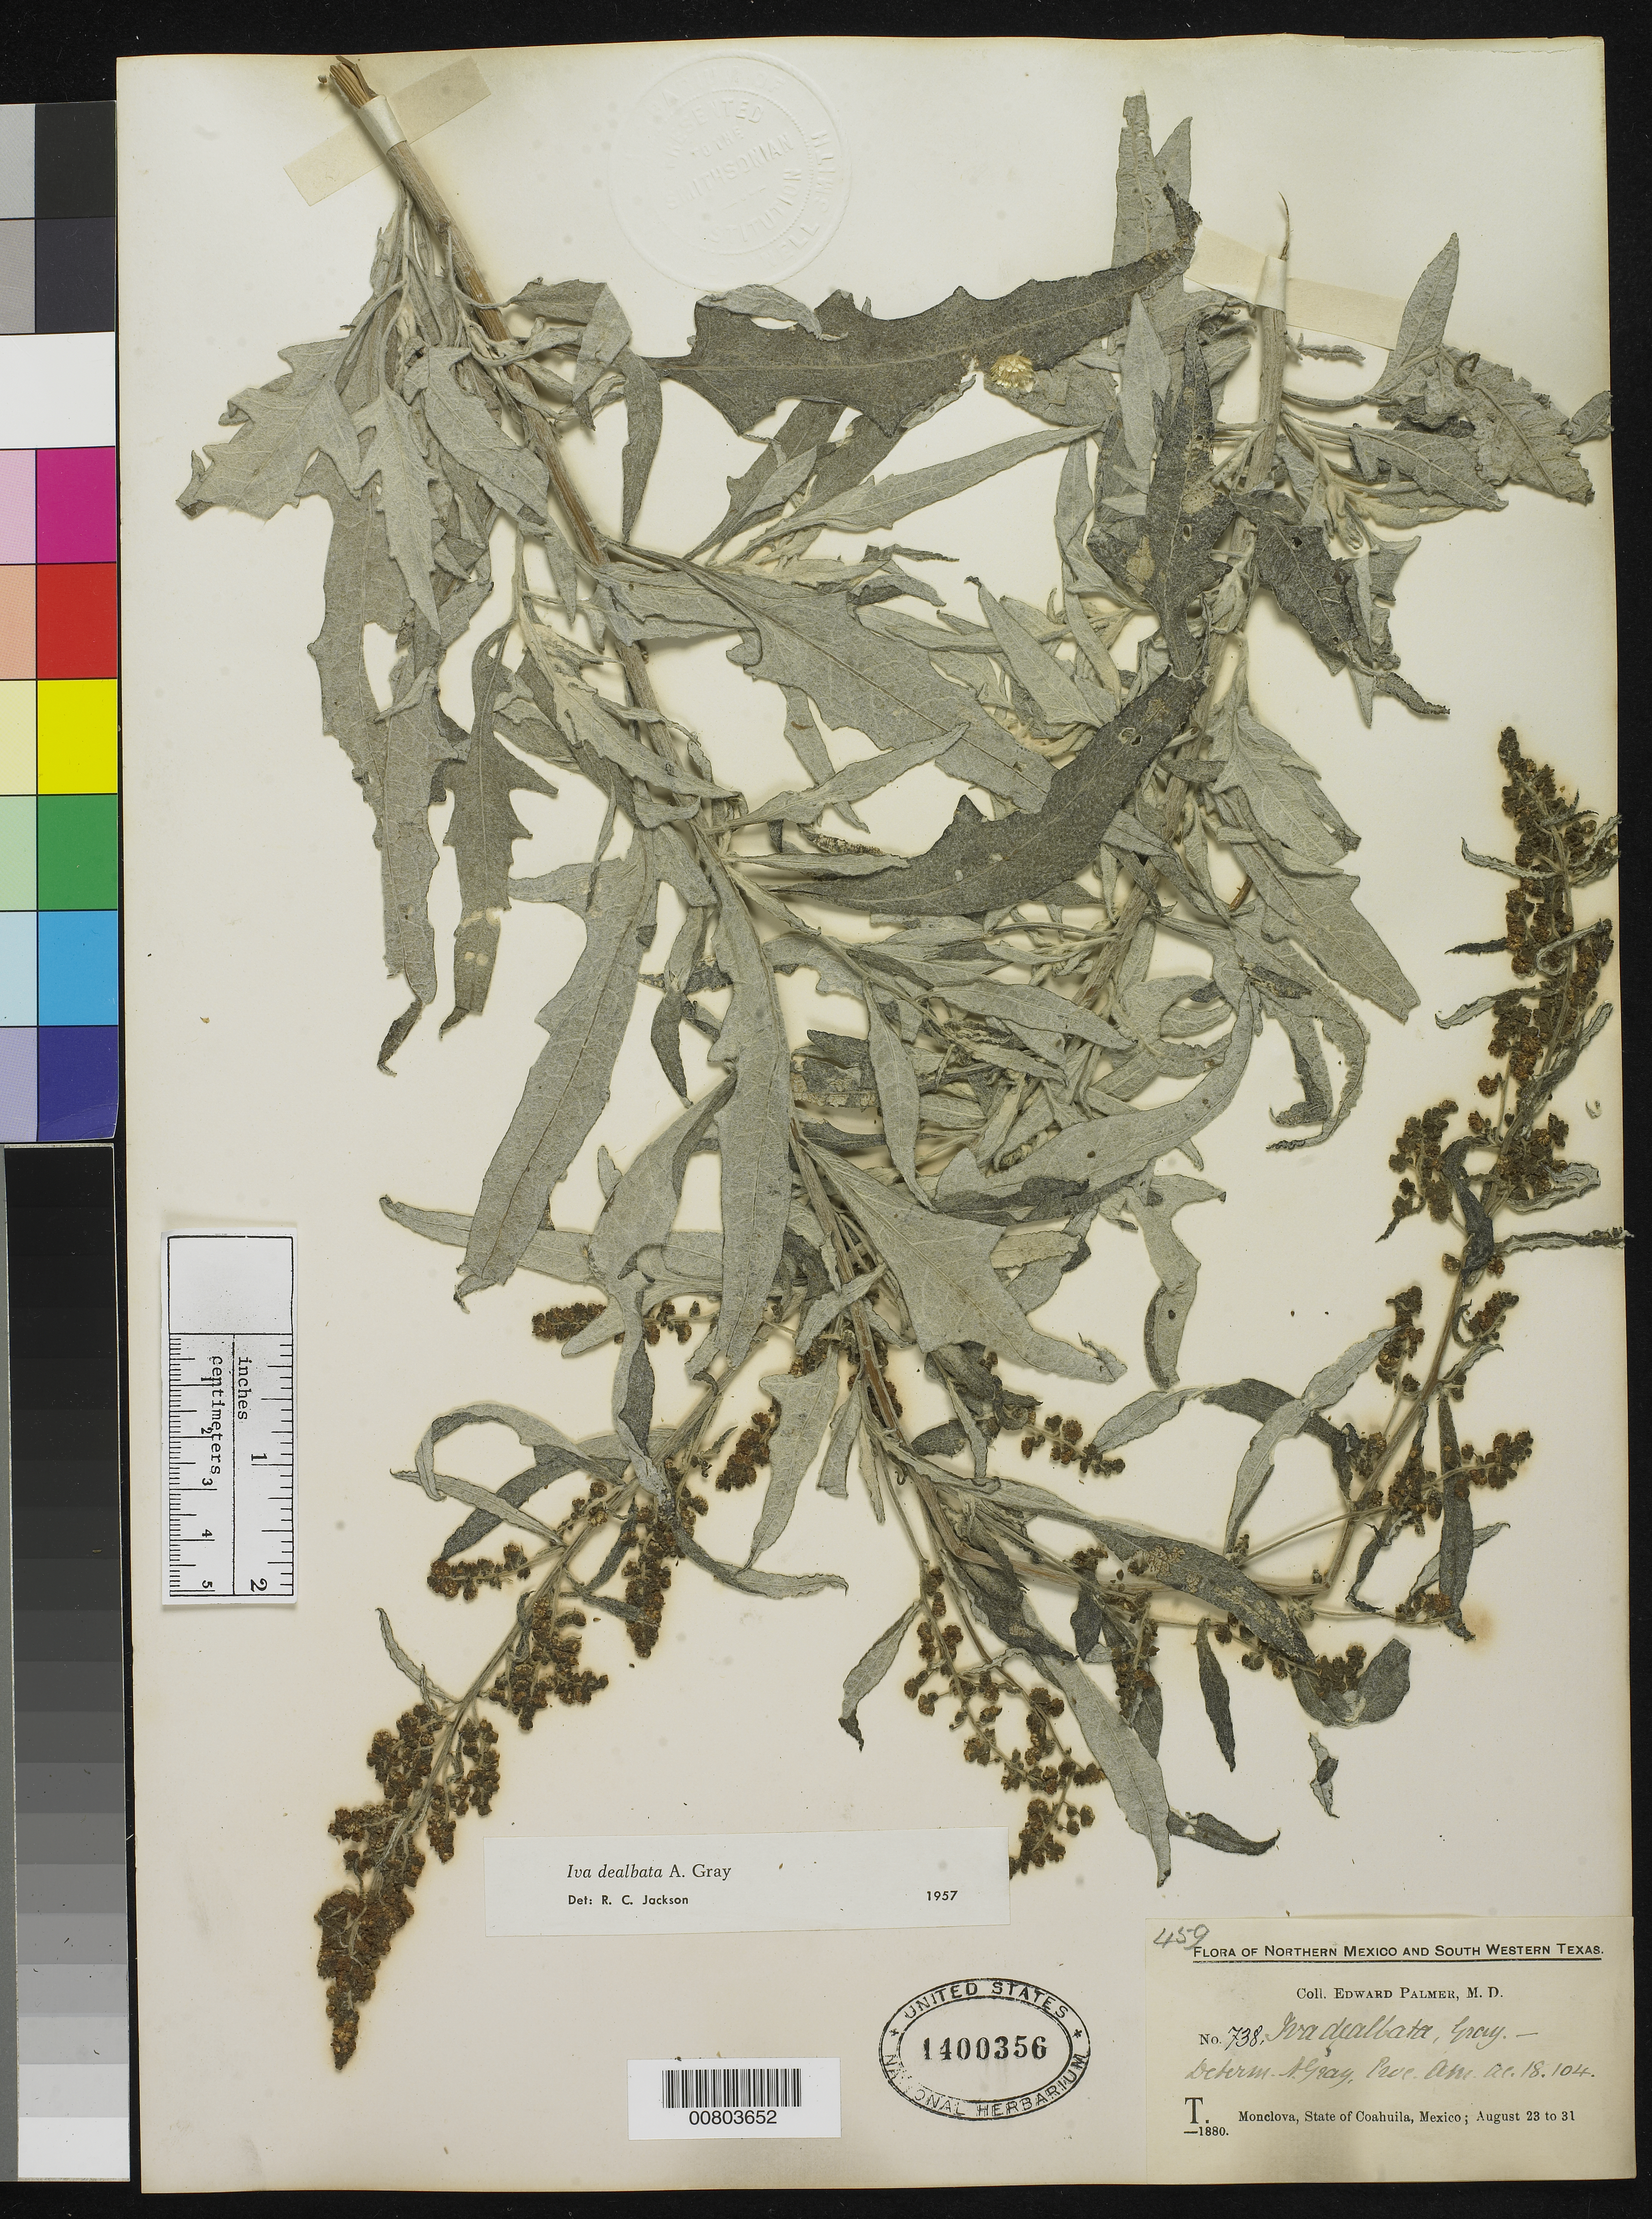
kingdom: Plantae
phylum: Tracheophyta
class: Magnoliopsida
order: Asterales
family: Asteraceae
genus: Iva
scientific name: Iva dealbata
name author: A. Gray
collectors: E. Palmer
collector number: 738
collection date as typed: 23 Aug 1880 to 31 Aug 1880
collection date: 1880-08-23/1880-08-31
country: Mexico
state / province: Coahuila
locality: T. Monclova, Coahuila.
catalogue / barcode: US 1400356